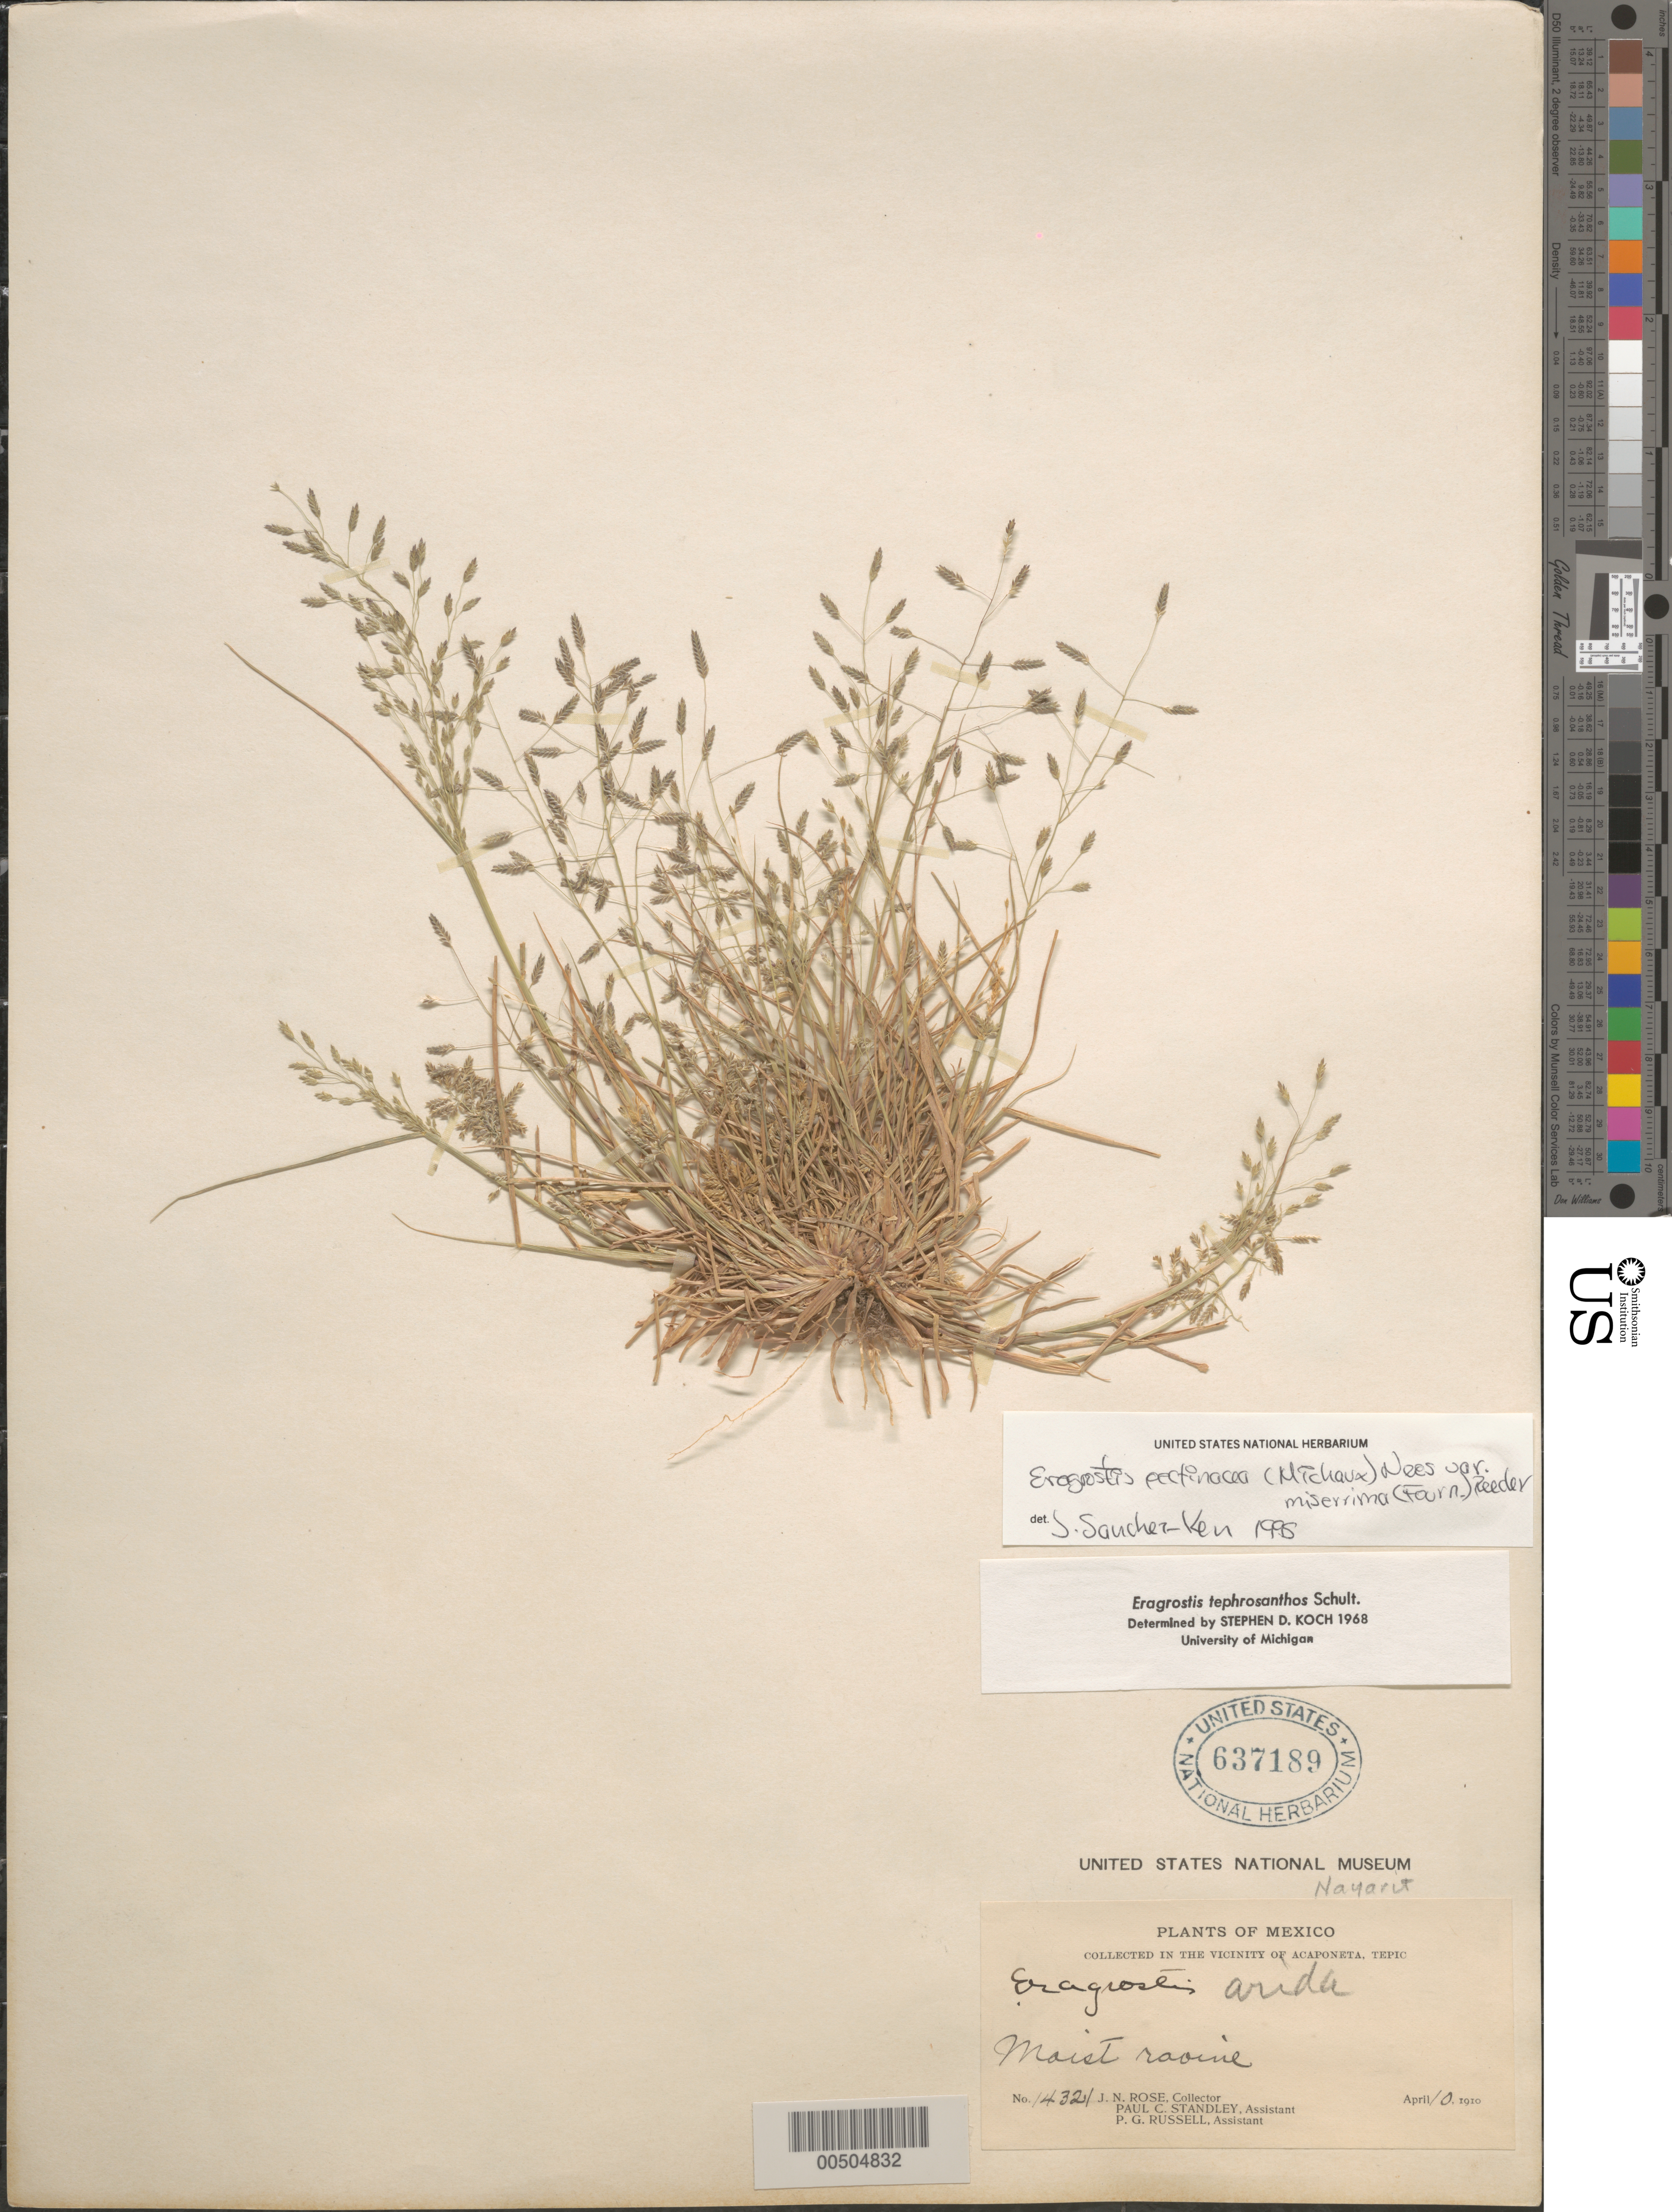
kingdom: Plantae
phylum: Tracheophyta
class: Liliopsida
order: Poales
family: Poaceae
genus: Eragrostis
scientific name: Eragrostis pectinacea var. miserrima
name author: (E. Fourn.) Reeder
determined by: Sánchez-Ken, J. G.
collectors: J. N. Rose, P. C. Standley & P. G. Russell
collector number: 14321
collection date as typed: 10 Apr 1910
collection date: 1910-04-10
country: Mexico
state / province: Nayarit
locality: Vicinity of Acaponeta, Tepic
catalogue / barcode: US 637189